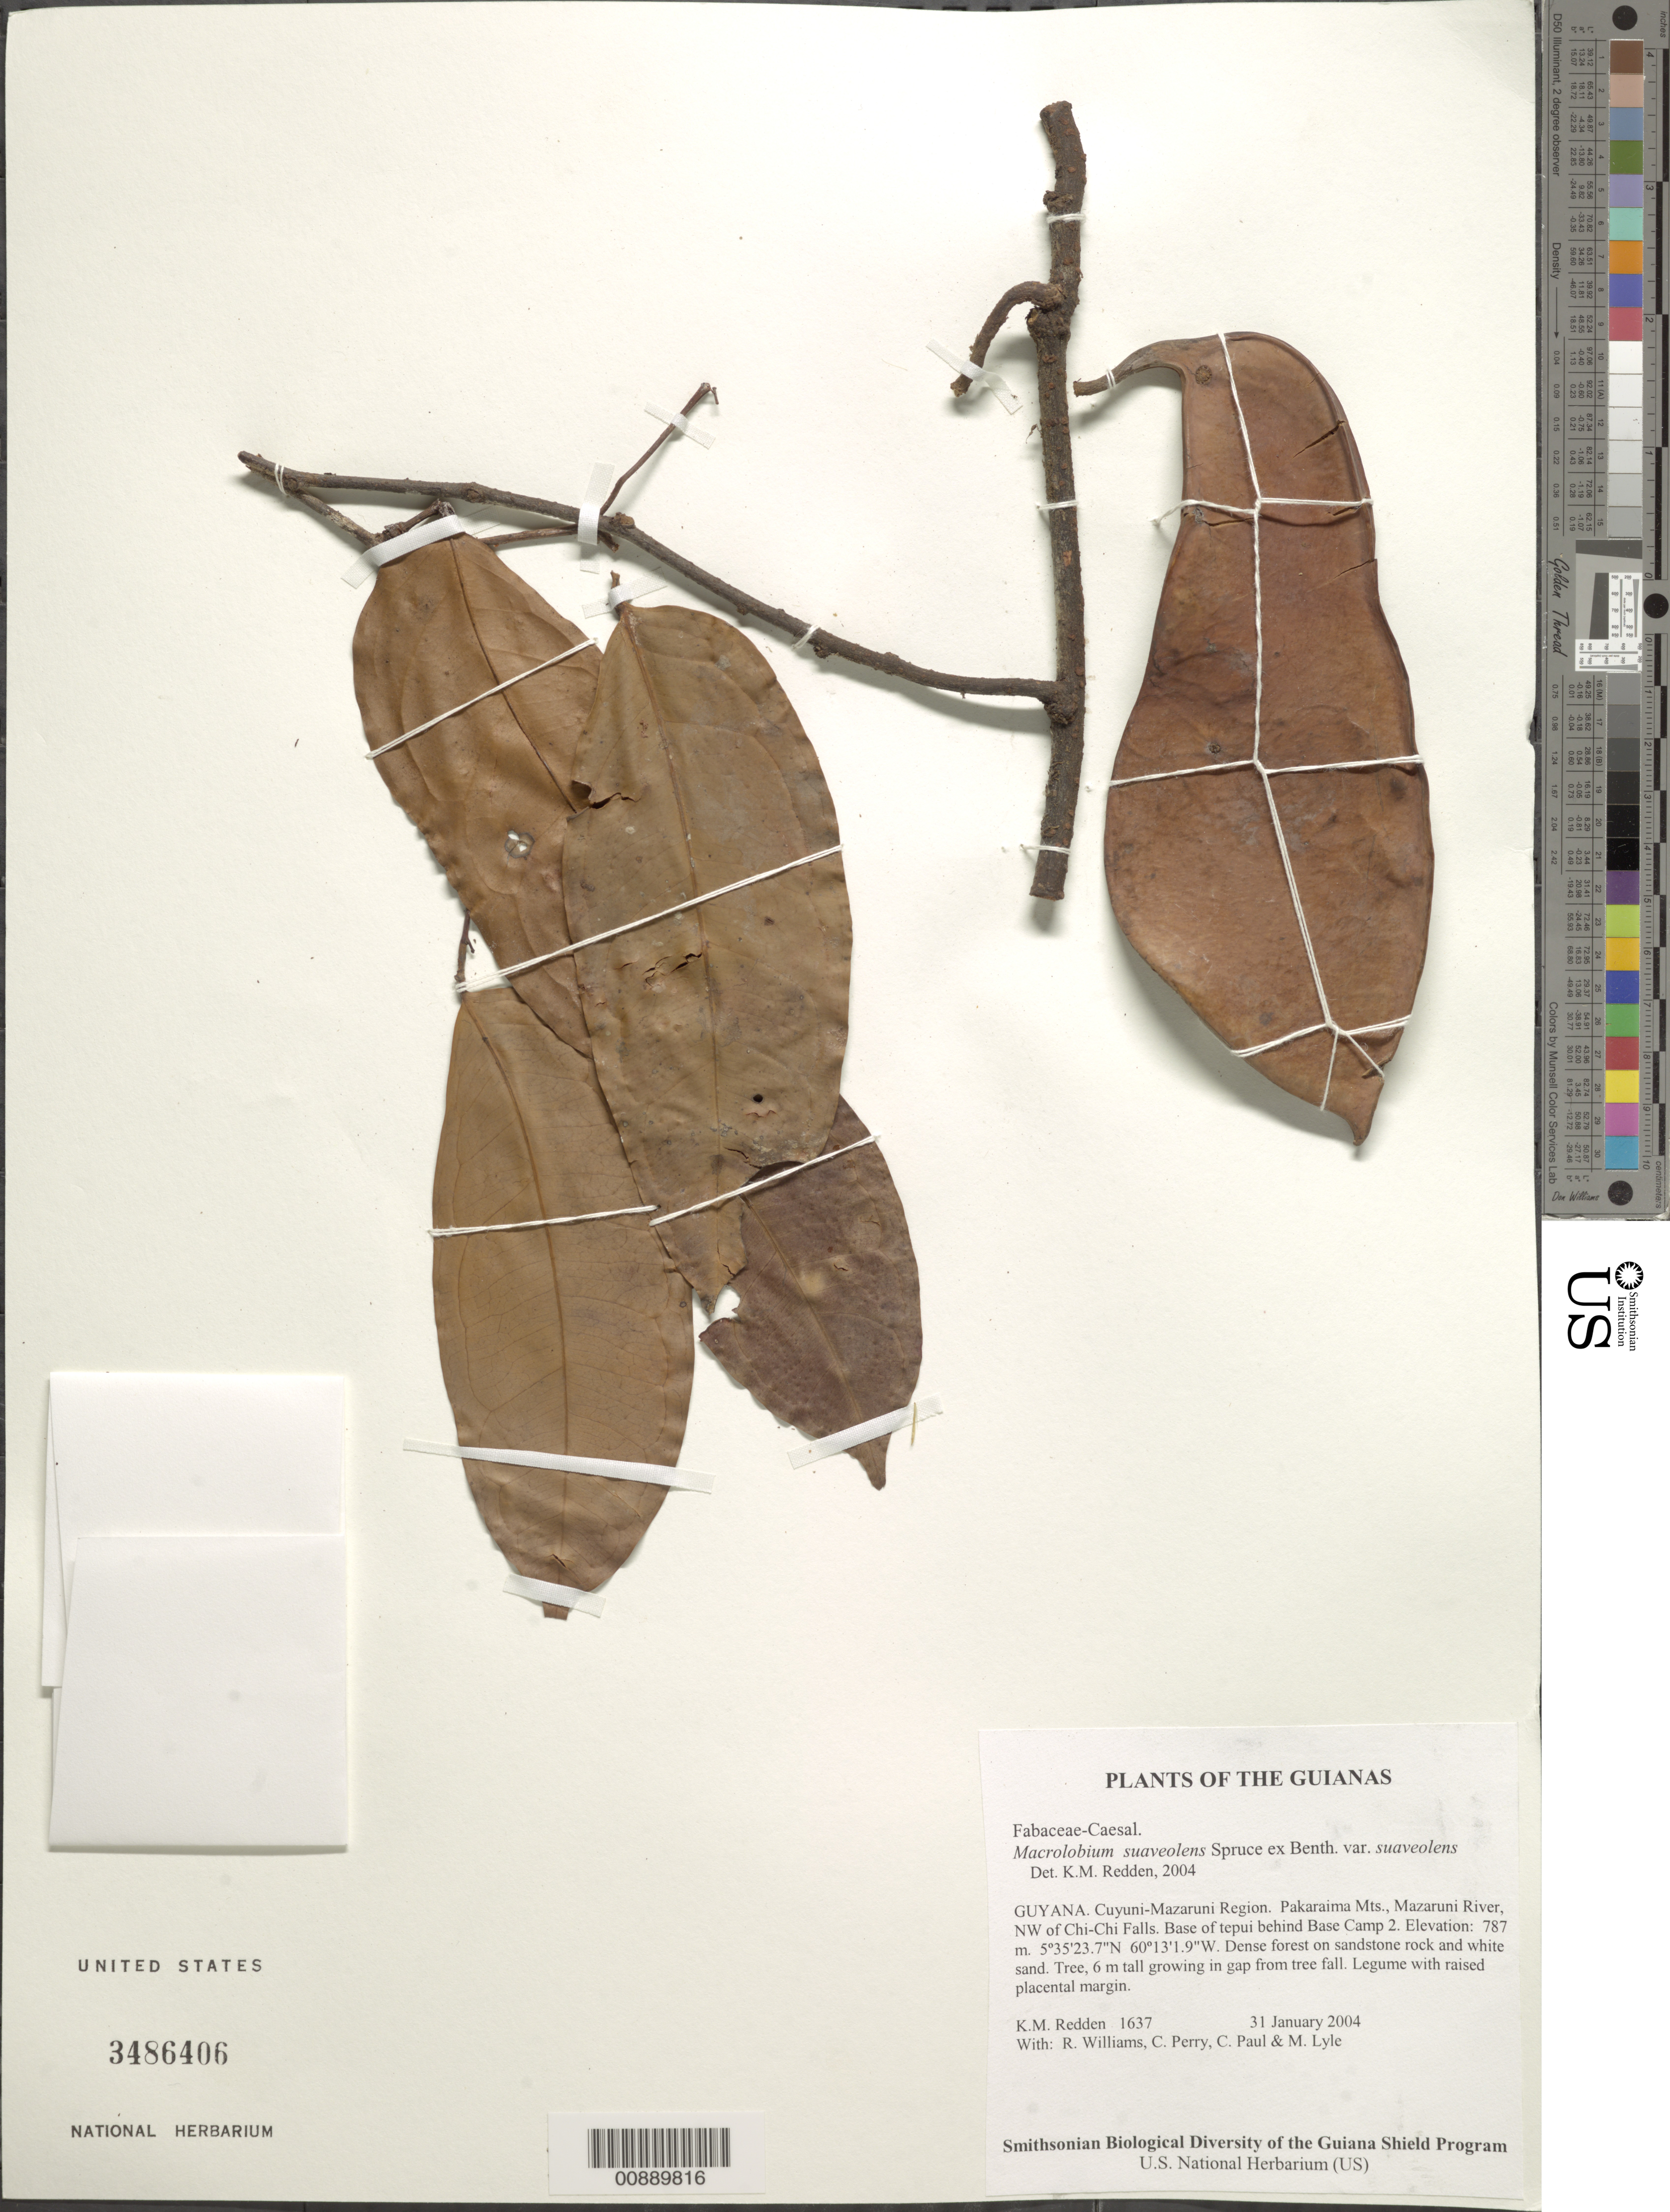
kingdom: Plantae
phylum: Tracheophyta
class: Magnoliopsida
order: Fabales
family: Fabaceae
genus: Macrolobium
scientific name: Macrolobium suaveolens var. suaveolens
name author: Benth.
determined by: Redden, K. M.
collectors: K. M. Redden, R. Williams, C. Perry, C. Paul & M. Lyle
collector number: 1637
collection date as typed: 31 January 2004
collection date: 2004-01-31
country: Guyana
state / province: Cuyuni-Mazaruni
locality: Pakaraima Mts., Mazaruni River, NW of Chi-Chi Falls. Base of tepui behind Base Camp 2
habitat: Dense forest on sandstone rock and white sand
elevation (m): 787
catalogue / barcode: US 3486406